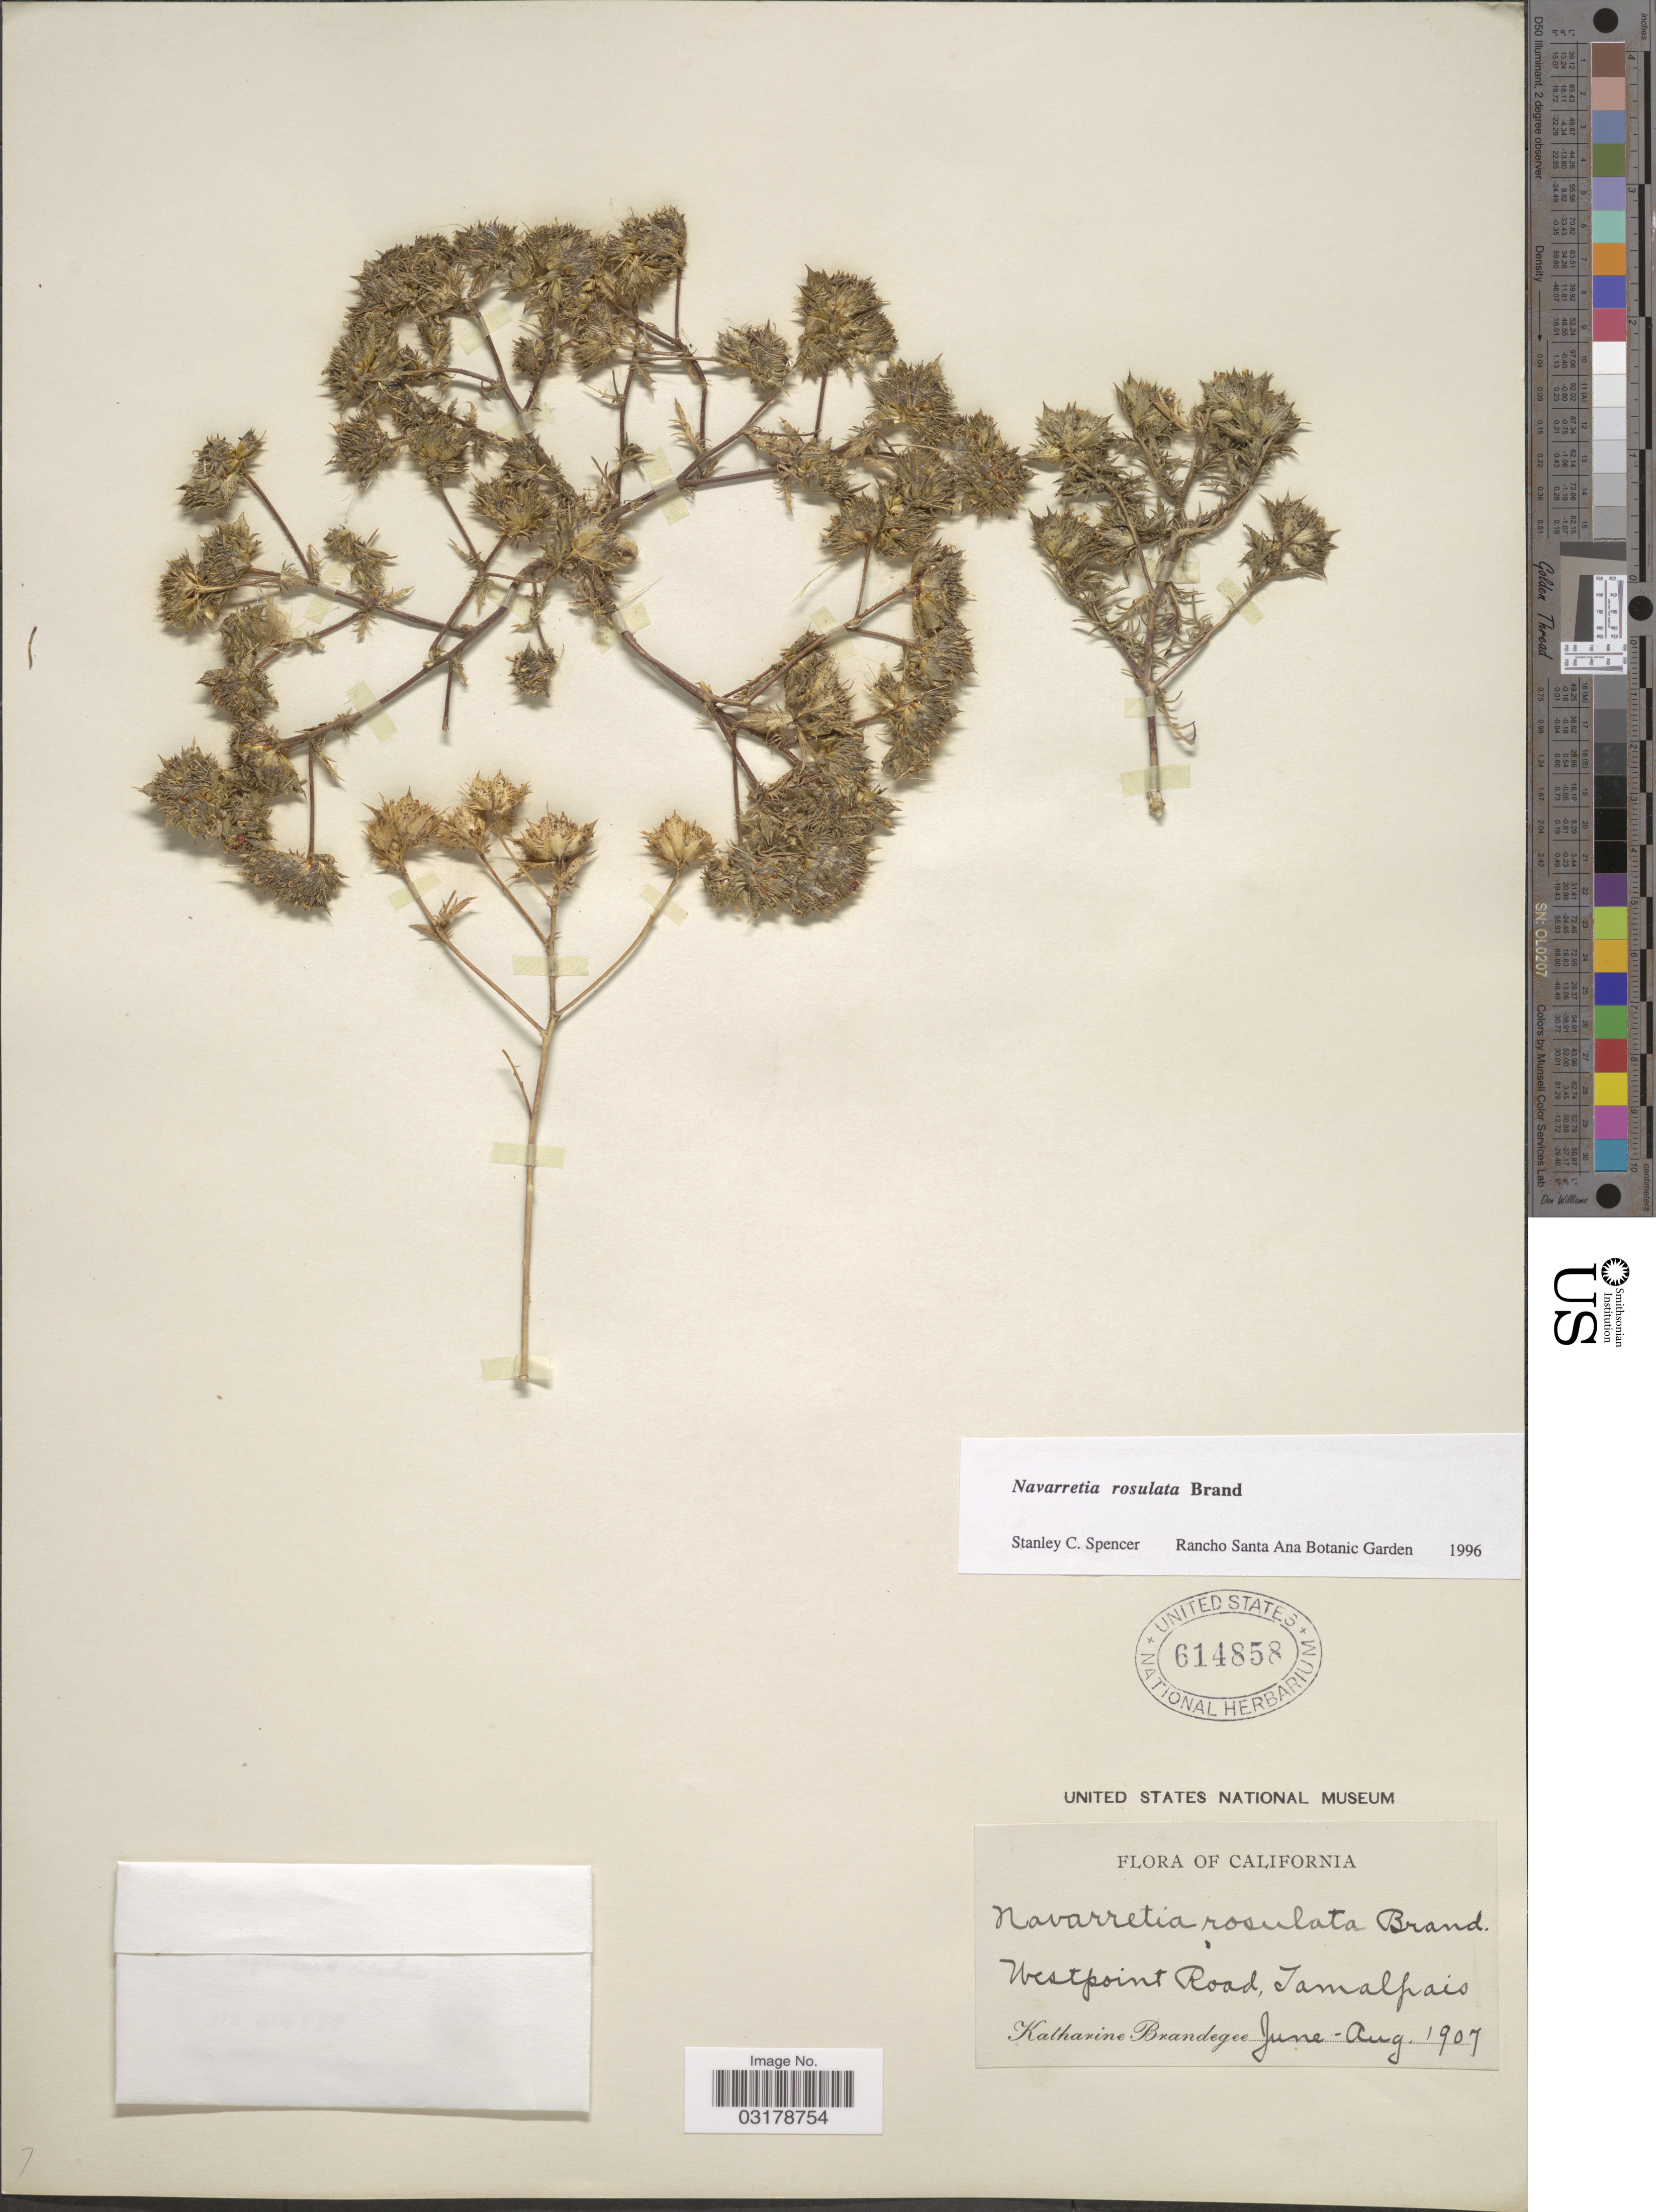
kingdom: Plantae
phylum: Tracheophyta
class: Magnoliopsida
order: Ericales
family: Polemoniaceae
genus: Navarretia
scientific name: Navarretia rosulata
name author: Brand in Engl.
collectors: M. K. Brandegee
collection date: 1907-06/1907-08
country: United States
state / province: California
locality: Westpoint Road, Tamalpais.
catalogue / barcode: US 614858